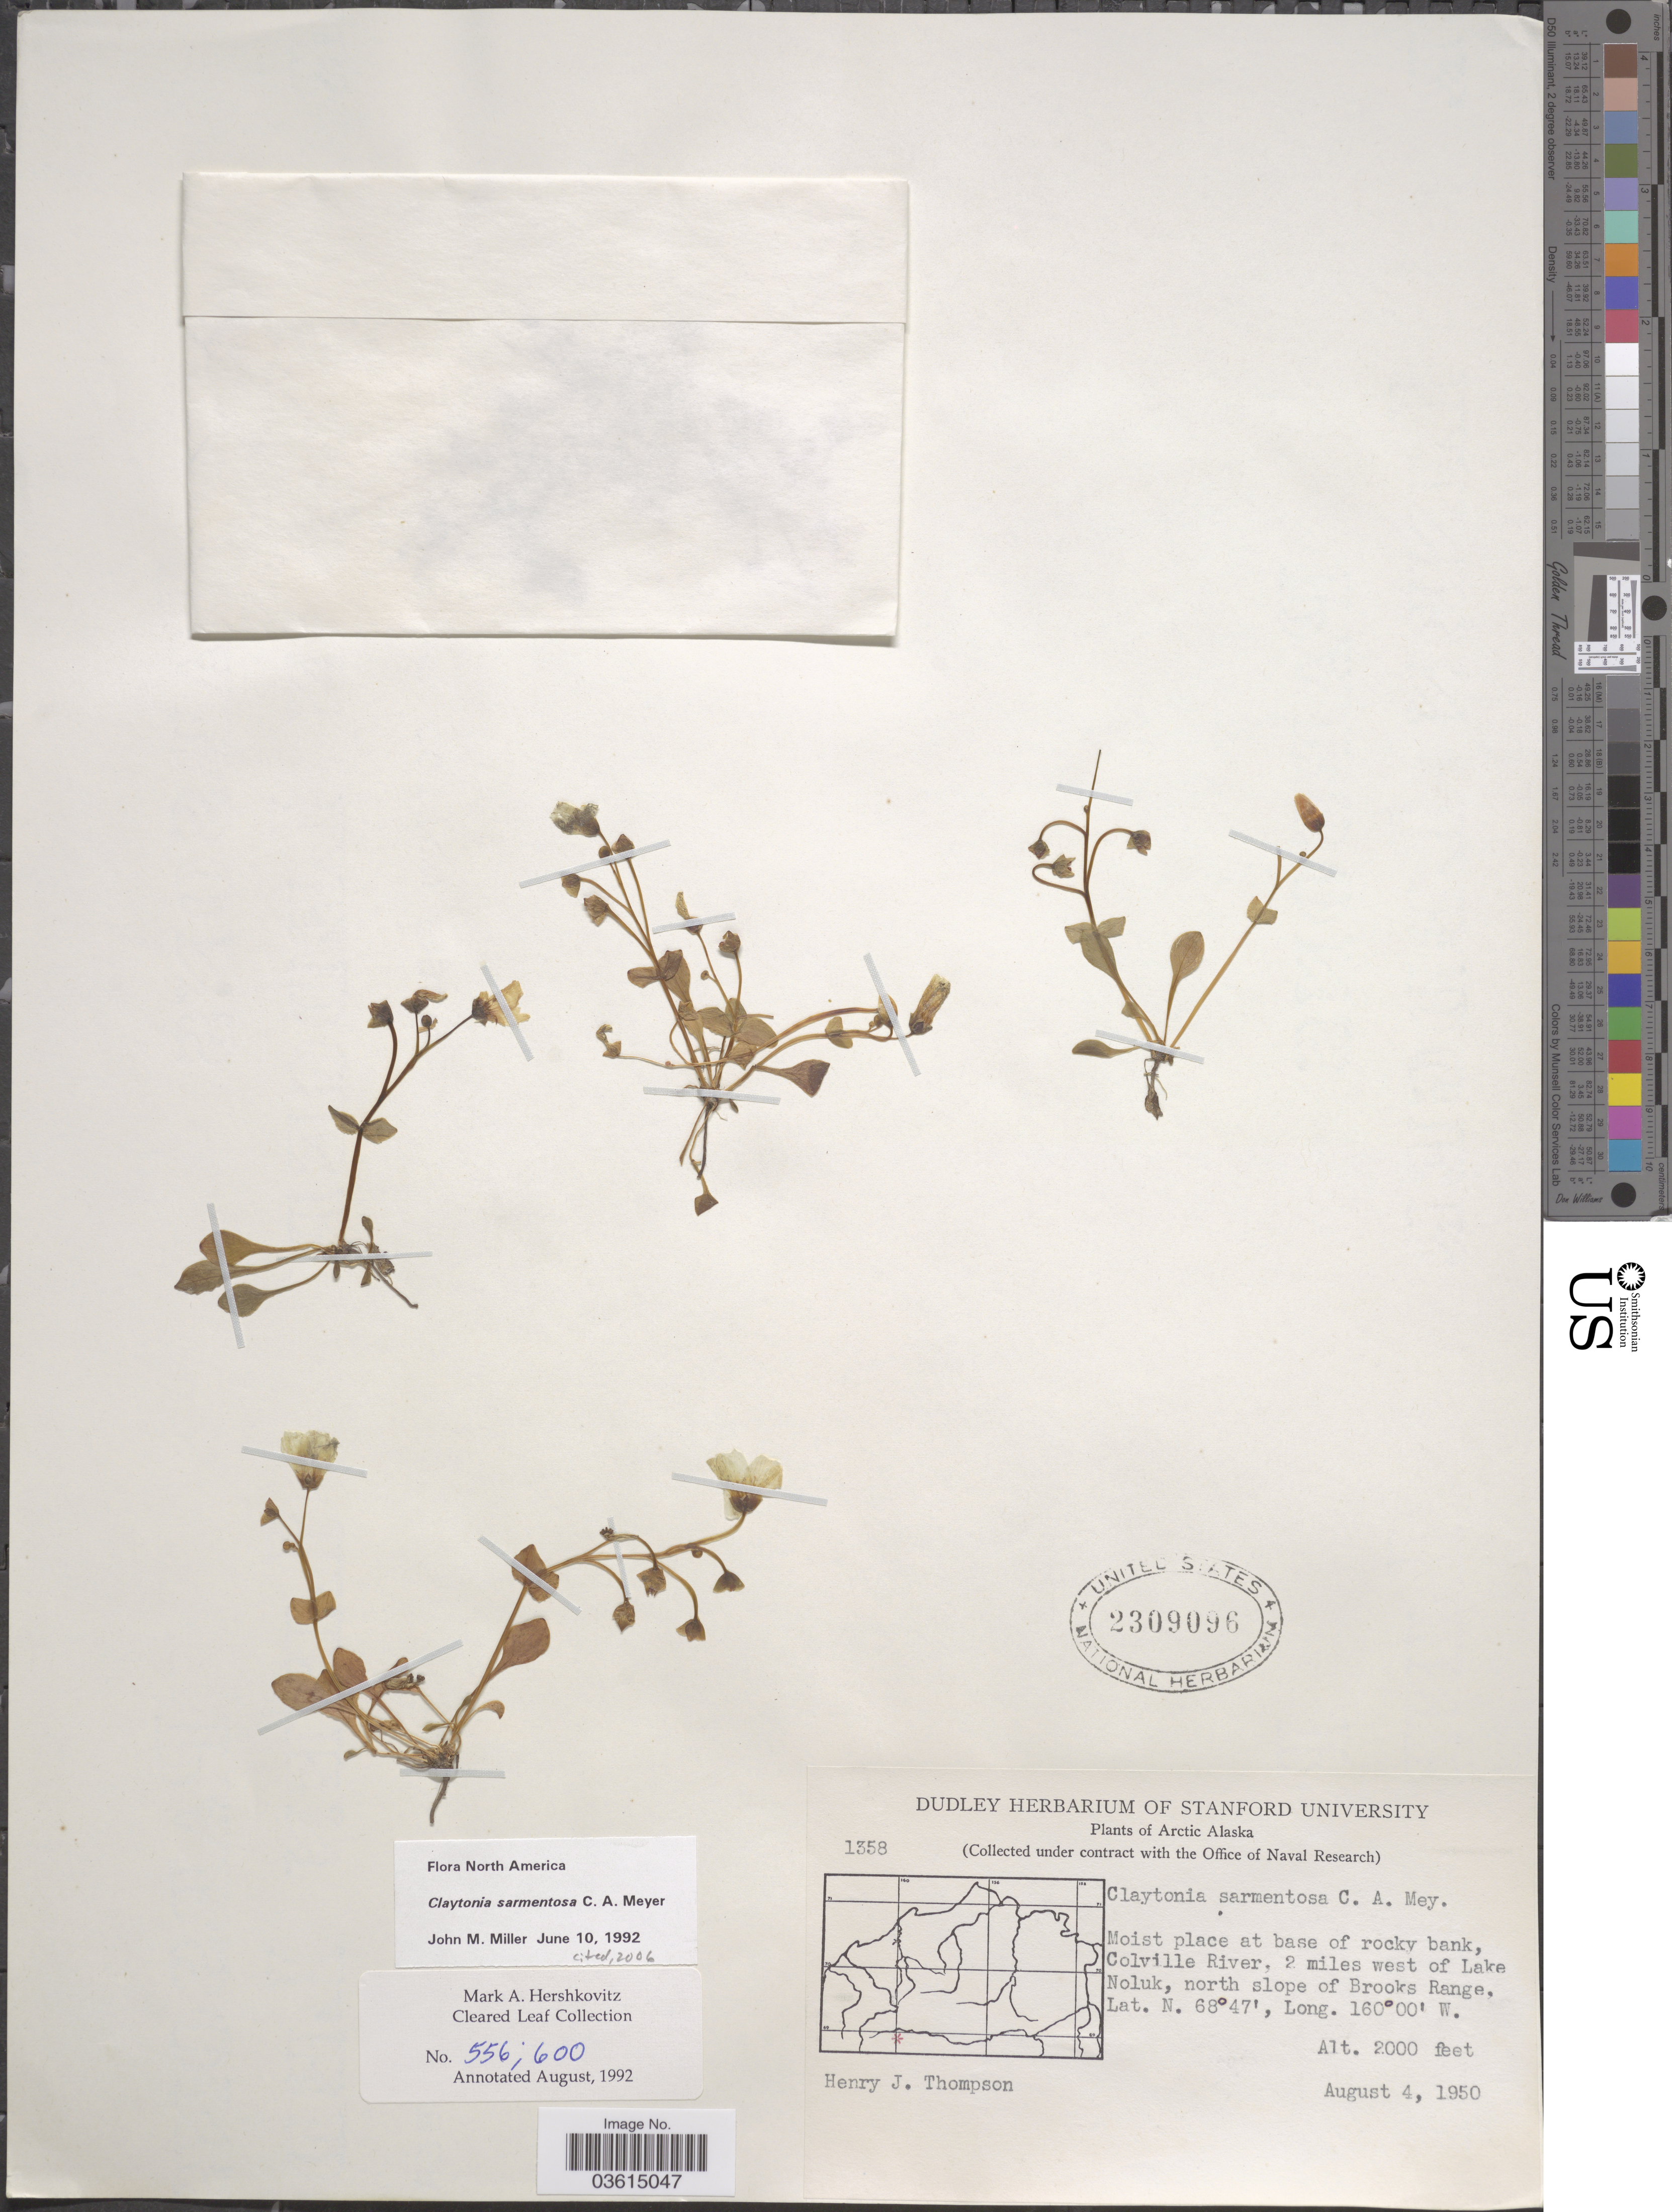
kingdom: Plantae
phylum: Tracheophyta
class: Magnoliopsida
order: Caryophyllales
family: Montiaceae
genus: Claytonia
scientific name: Claytonia sarmentosa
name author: C.A. Mey.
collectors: H. J. Thompson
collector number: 1358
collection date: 1950-08-04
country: United States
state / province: Alaska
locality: Arctic Alaska. Colville River, 2 miles west of Lake Noluk, north slope of Brooks Range.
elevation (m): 610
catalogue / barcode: US 2309096